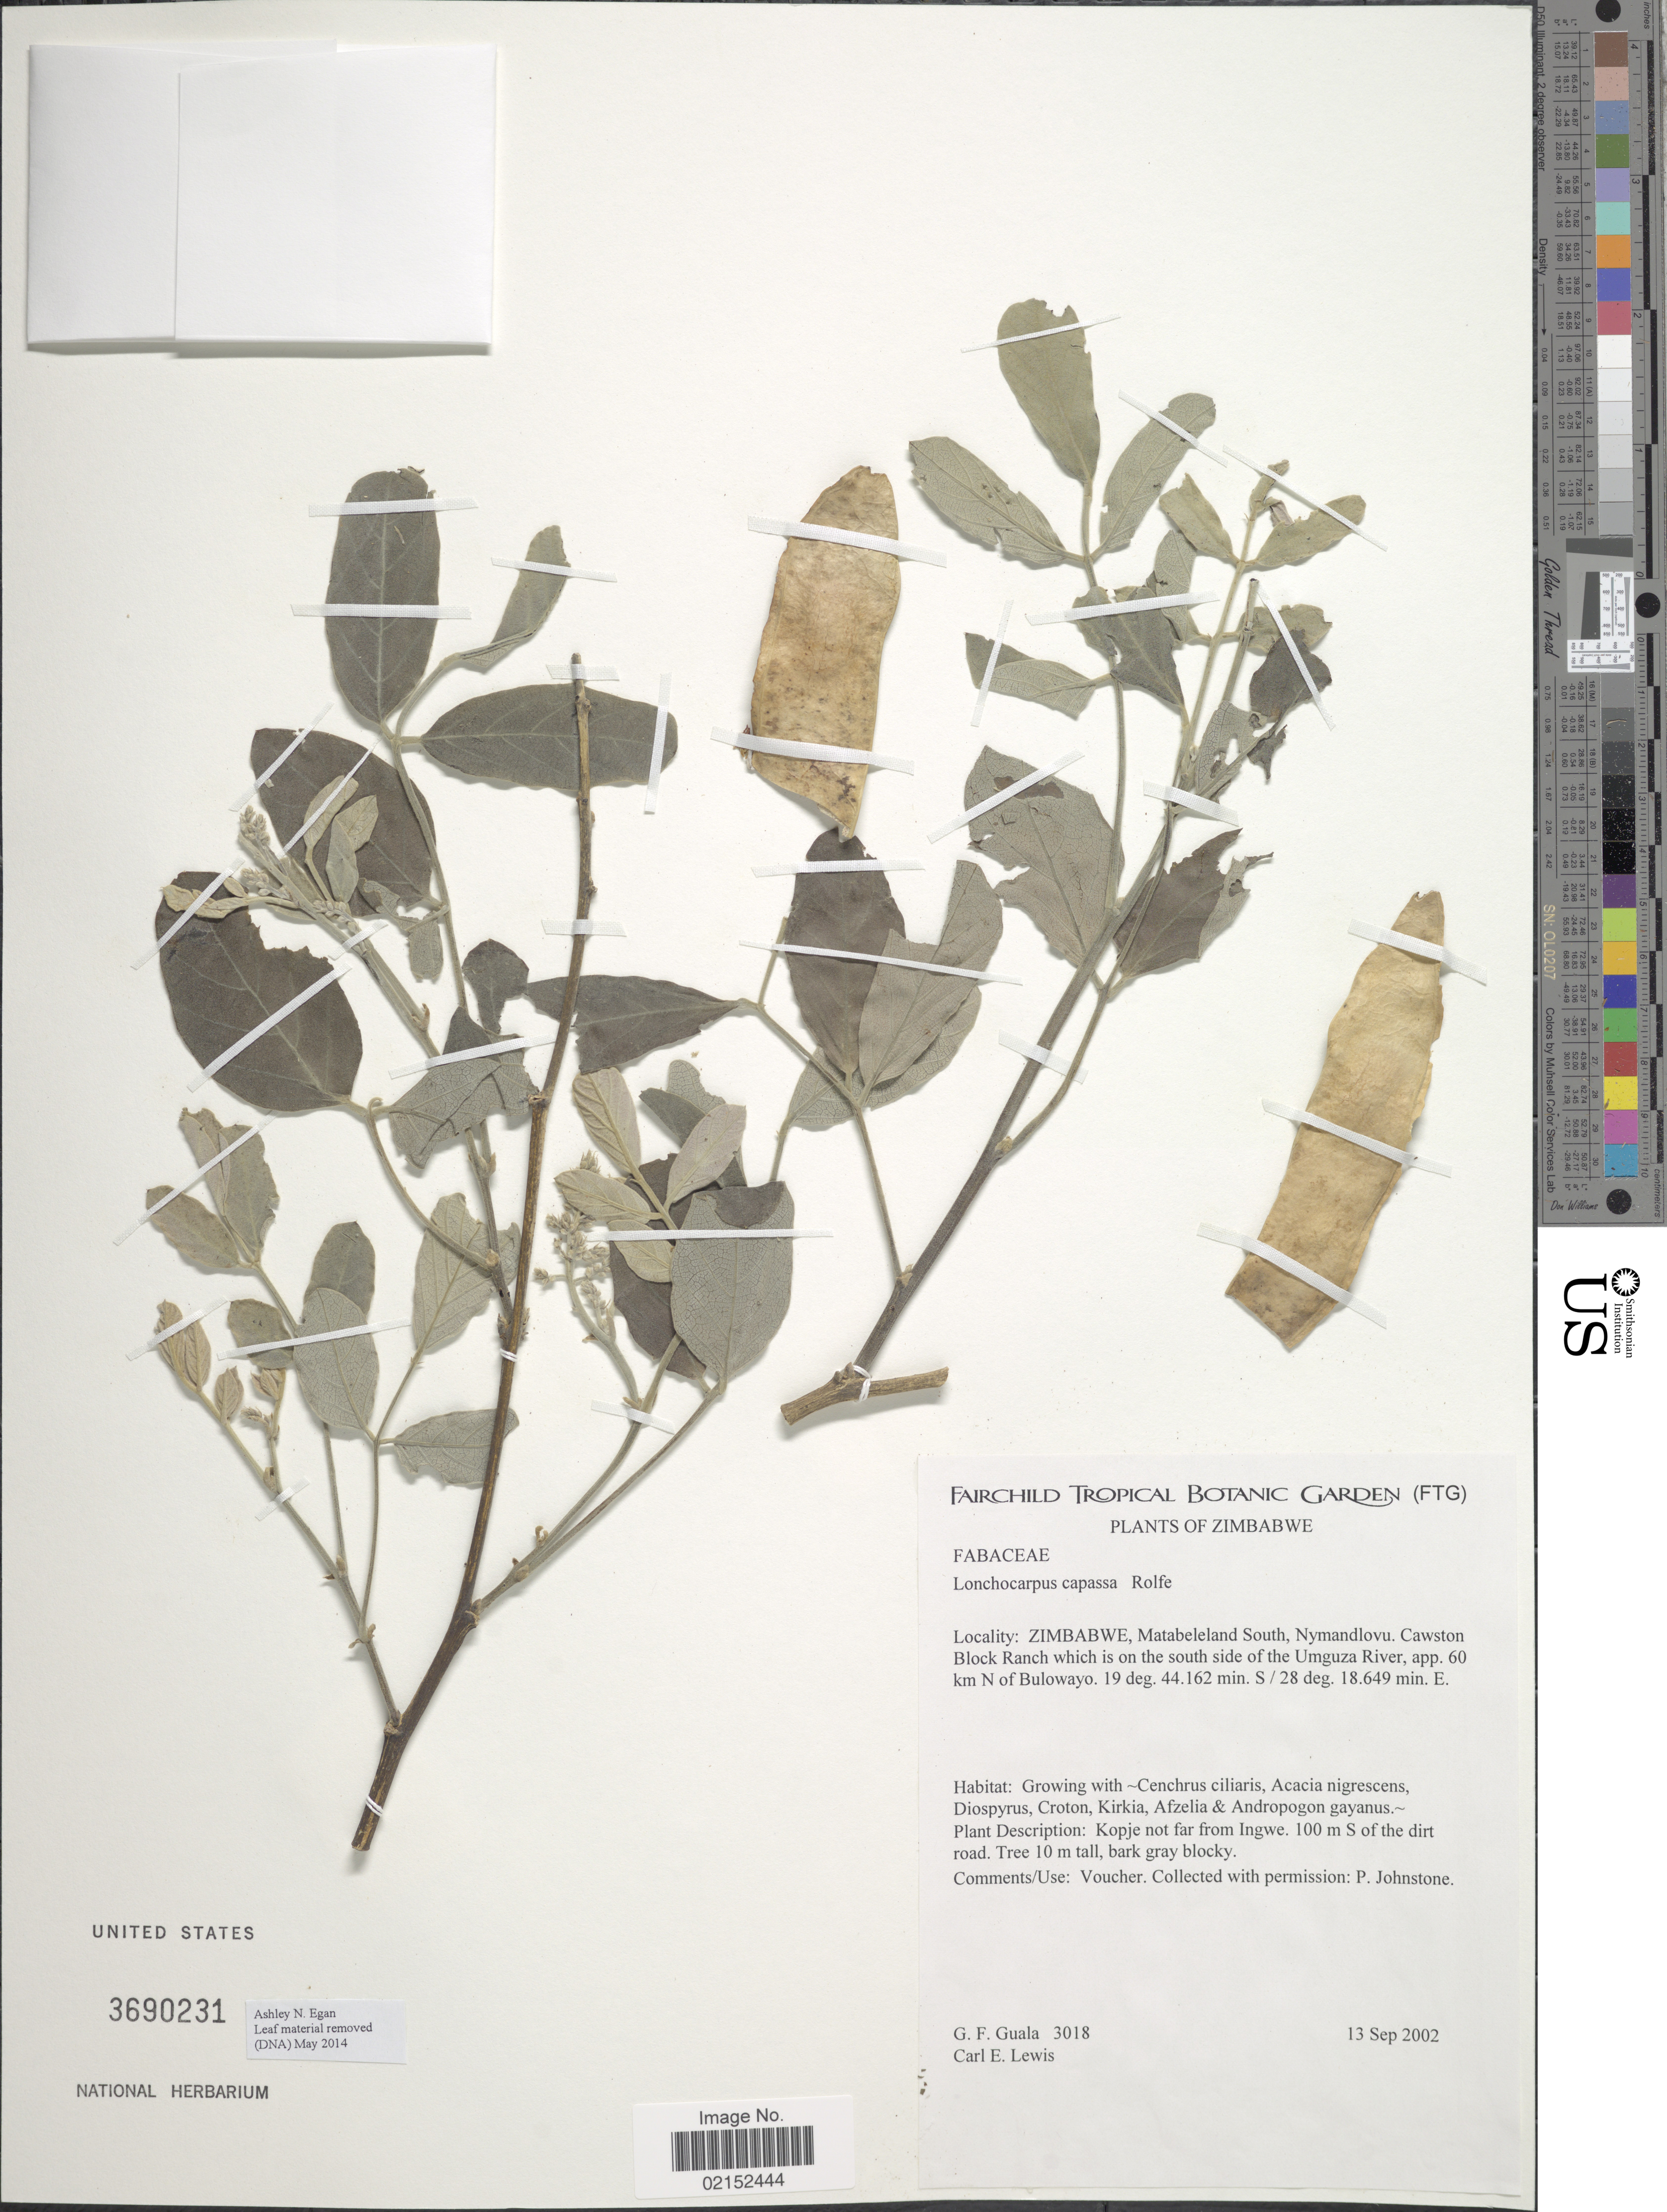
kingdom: Plantae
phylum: Tracheophyta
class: Magnoliopsida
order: Fabales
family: Fabaceae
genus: Lonchocarpus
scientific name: Lonchocarpus capassa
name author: Rolfe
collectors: G. Guala & C. Lewis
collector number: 3018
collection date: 2002-09-13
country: Zimbabwe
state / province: Matabeleland South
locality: Nymandlovu, Cawston Block Ranch which is on the south side of the Umguza River, app. 60 km N of Bulowayo.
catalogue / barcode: US 3690231